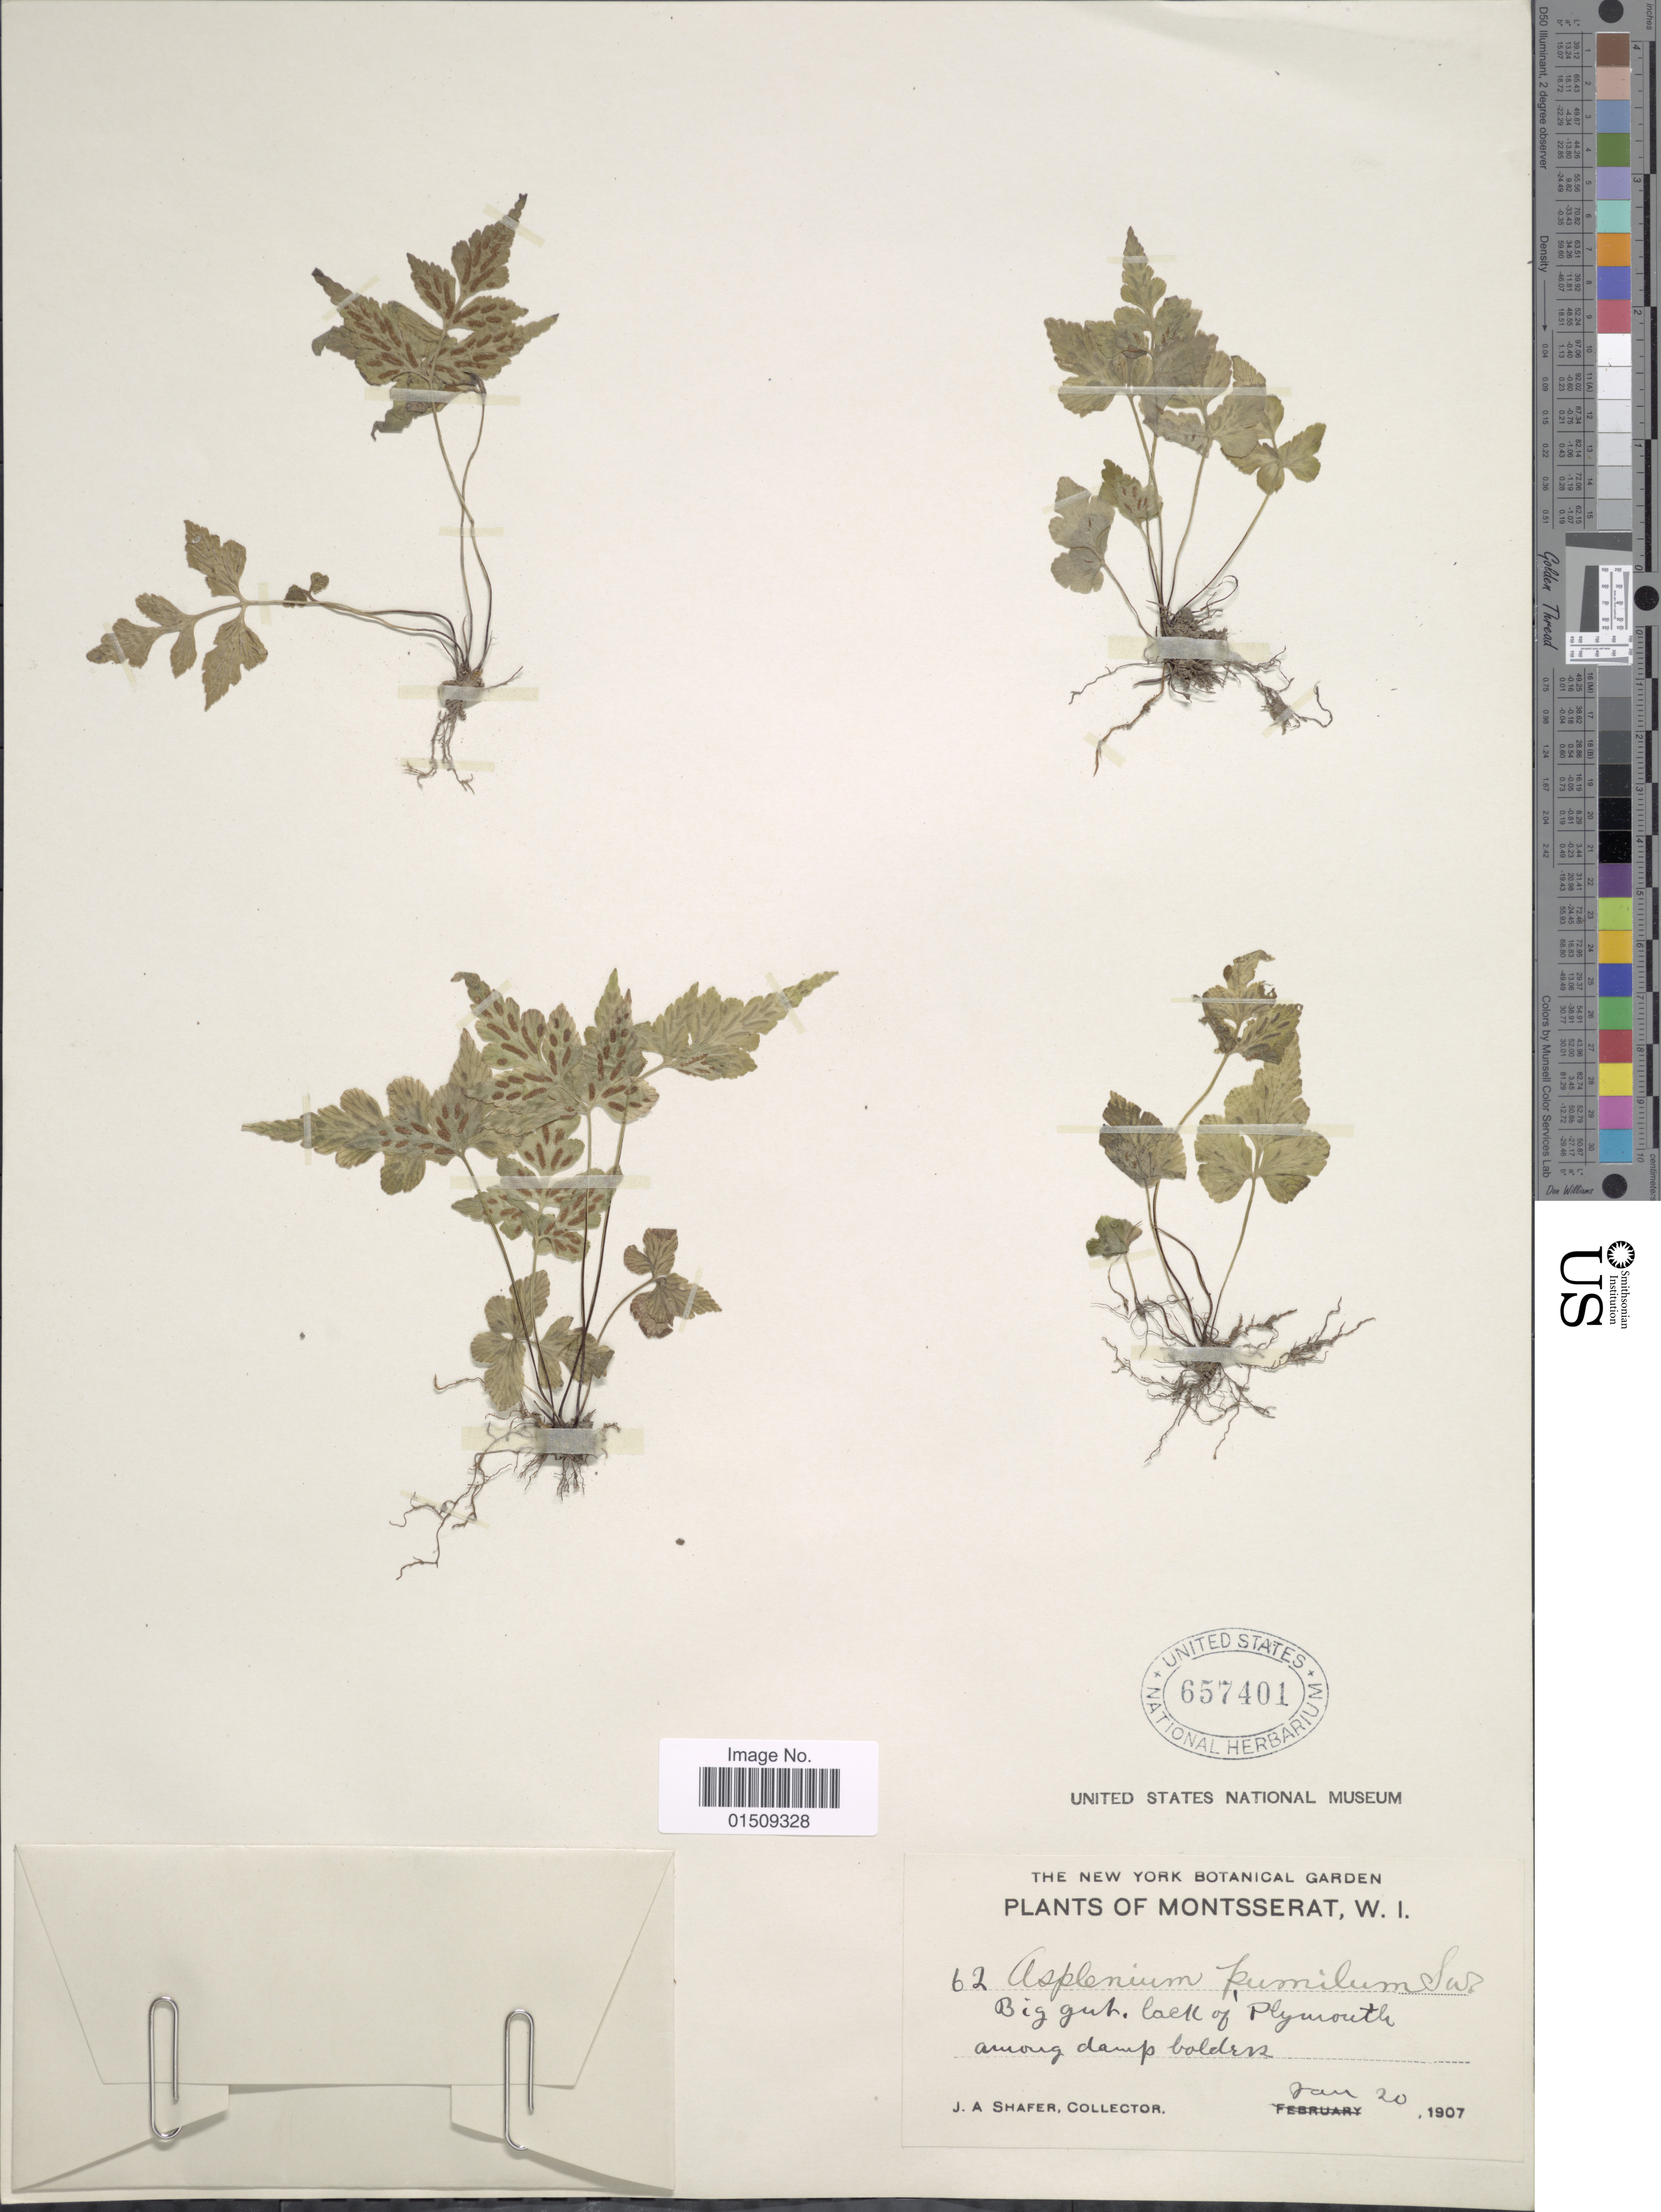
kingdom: Plantae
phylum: Tracheophyta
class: Polypodiopsida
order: Polypodiales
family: Aspleniaceae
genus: Asplenium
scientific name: Asplenium pumilum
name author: Sw.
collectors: J. A. Shafer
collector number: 62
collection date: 1907-01-20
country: Montserrat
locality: Big gup. East of Plymouth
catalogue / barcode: US 657401